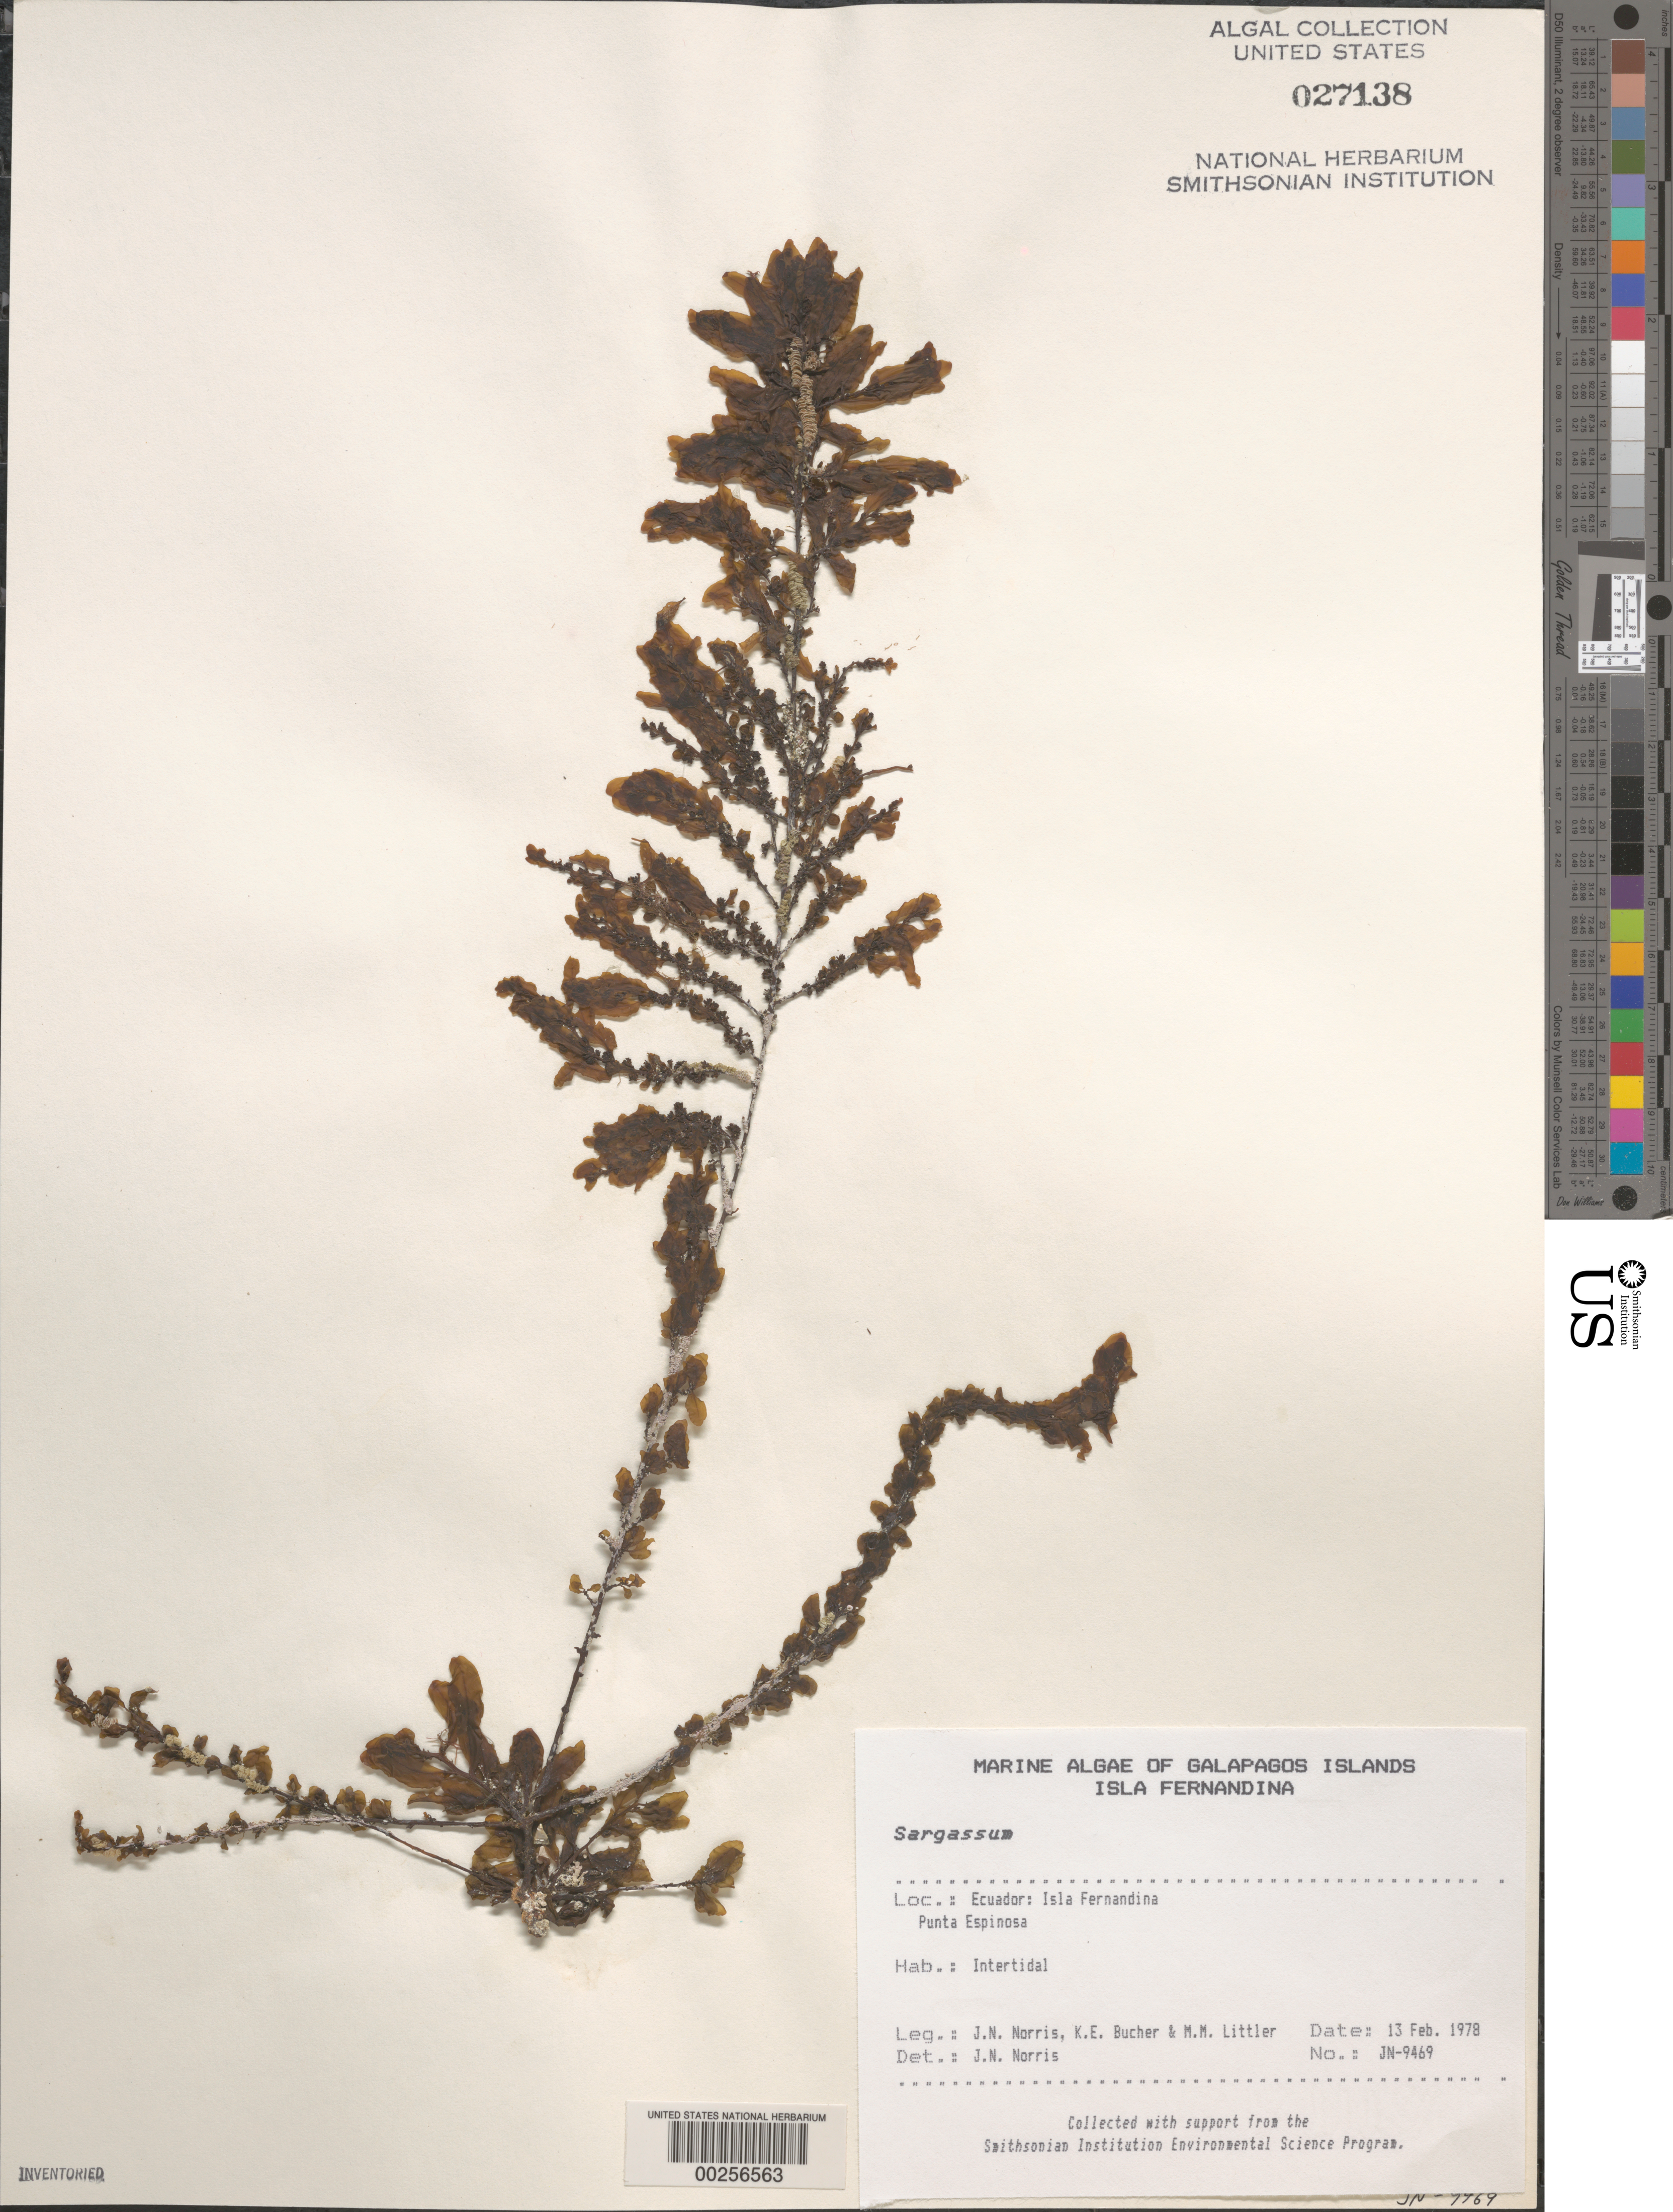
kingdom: Chromista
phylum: Ochrophyta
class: Phaeophyceae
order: Fucales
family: Sargassaceae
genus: Sargassum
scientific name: Sargassum sp.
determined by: Norris, James N.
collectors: J. N. Norris, K. E. Bucher & M. M. Littler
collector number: JN-9469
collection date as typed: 13 Feb 1978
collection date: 1978-02-13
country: Ecuador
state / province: Colón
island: Fernandina [Narborough]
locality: Punta Espinosa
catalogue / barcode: US 27138